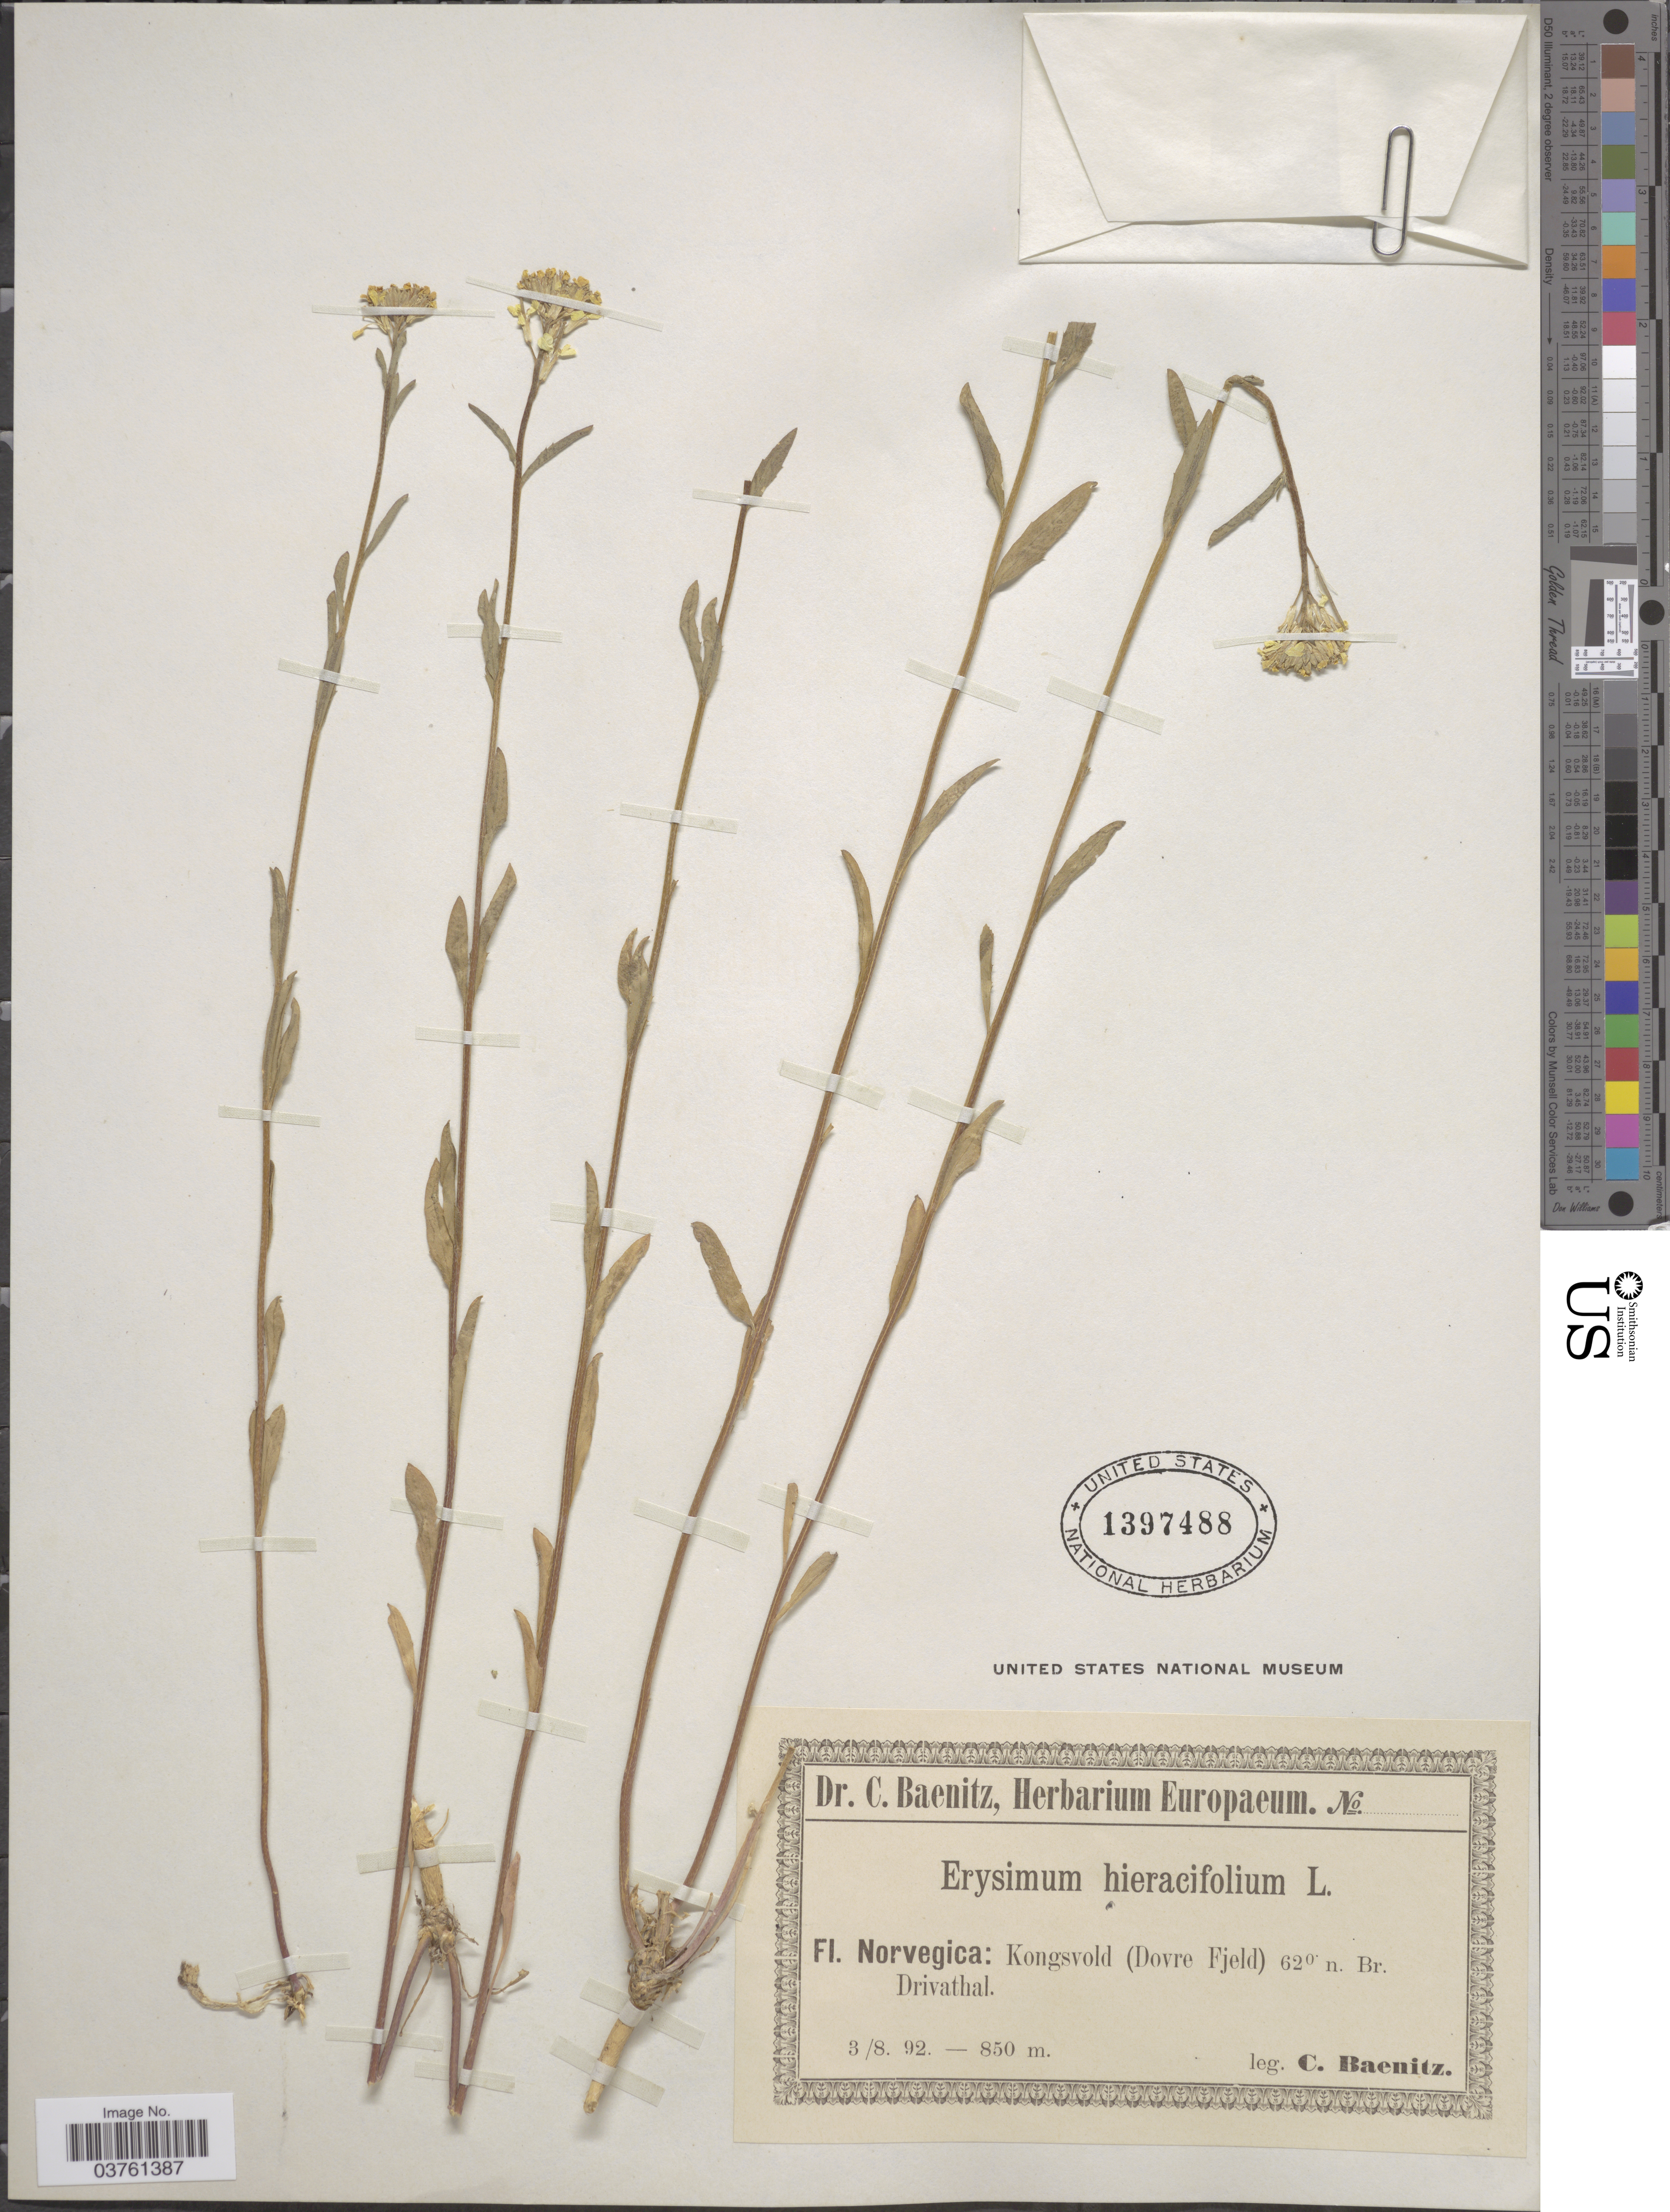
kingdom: Plantae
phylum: Tracheophyta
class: Magnoliopsida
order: Brassicales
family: Brassicaceae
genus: Erysimum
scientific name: Erysimum hieraciifolium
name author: L.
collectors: C. G. Baenitz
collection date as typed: Transcribed d/m/y: 3/8/92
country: Norway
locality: Norvegica: Kongsvold (Dovre Fjeld). Br. Drivathal.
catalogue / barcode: US 1397488